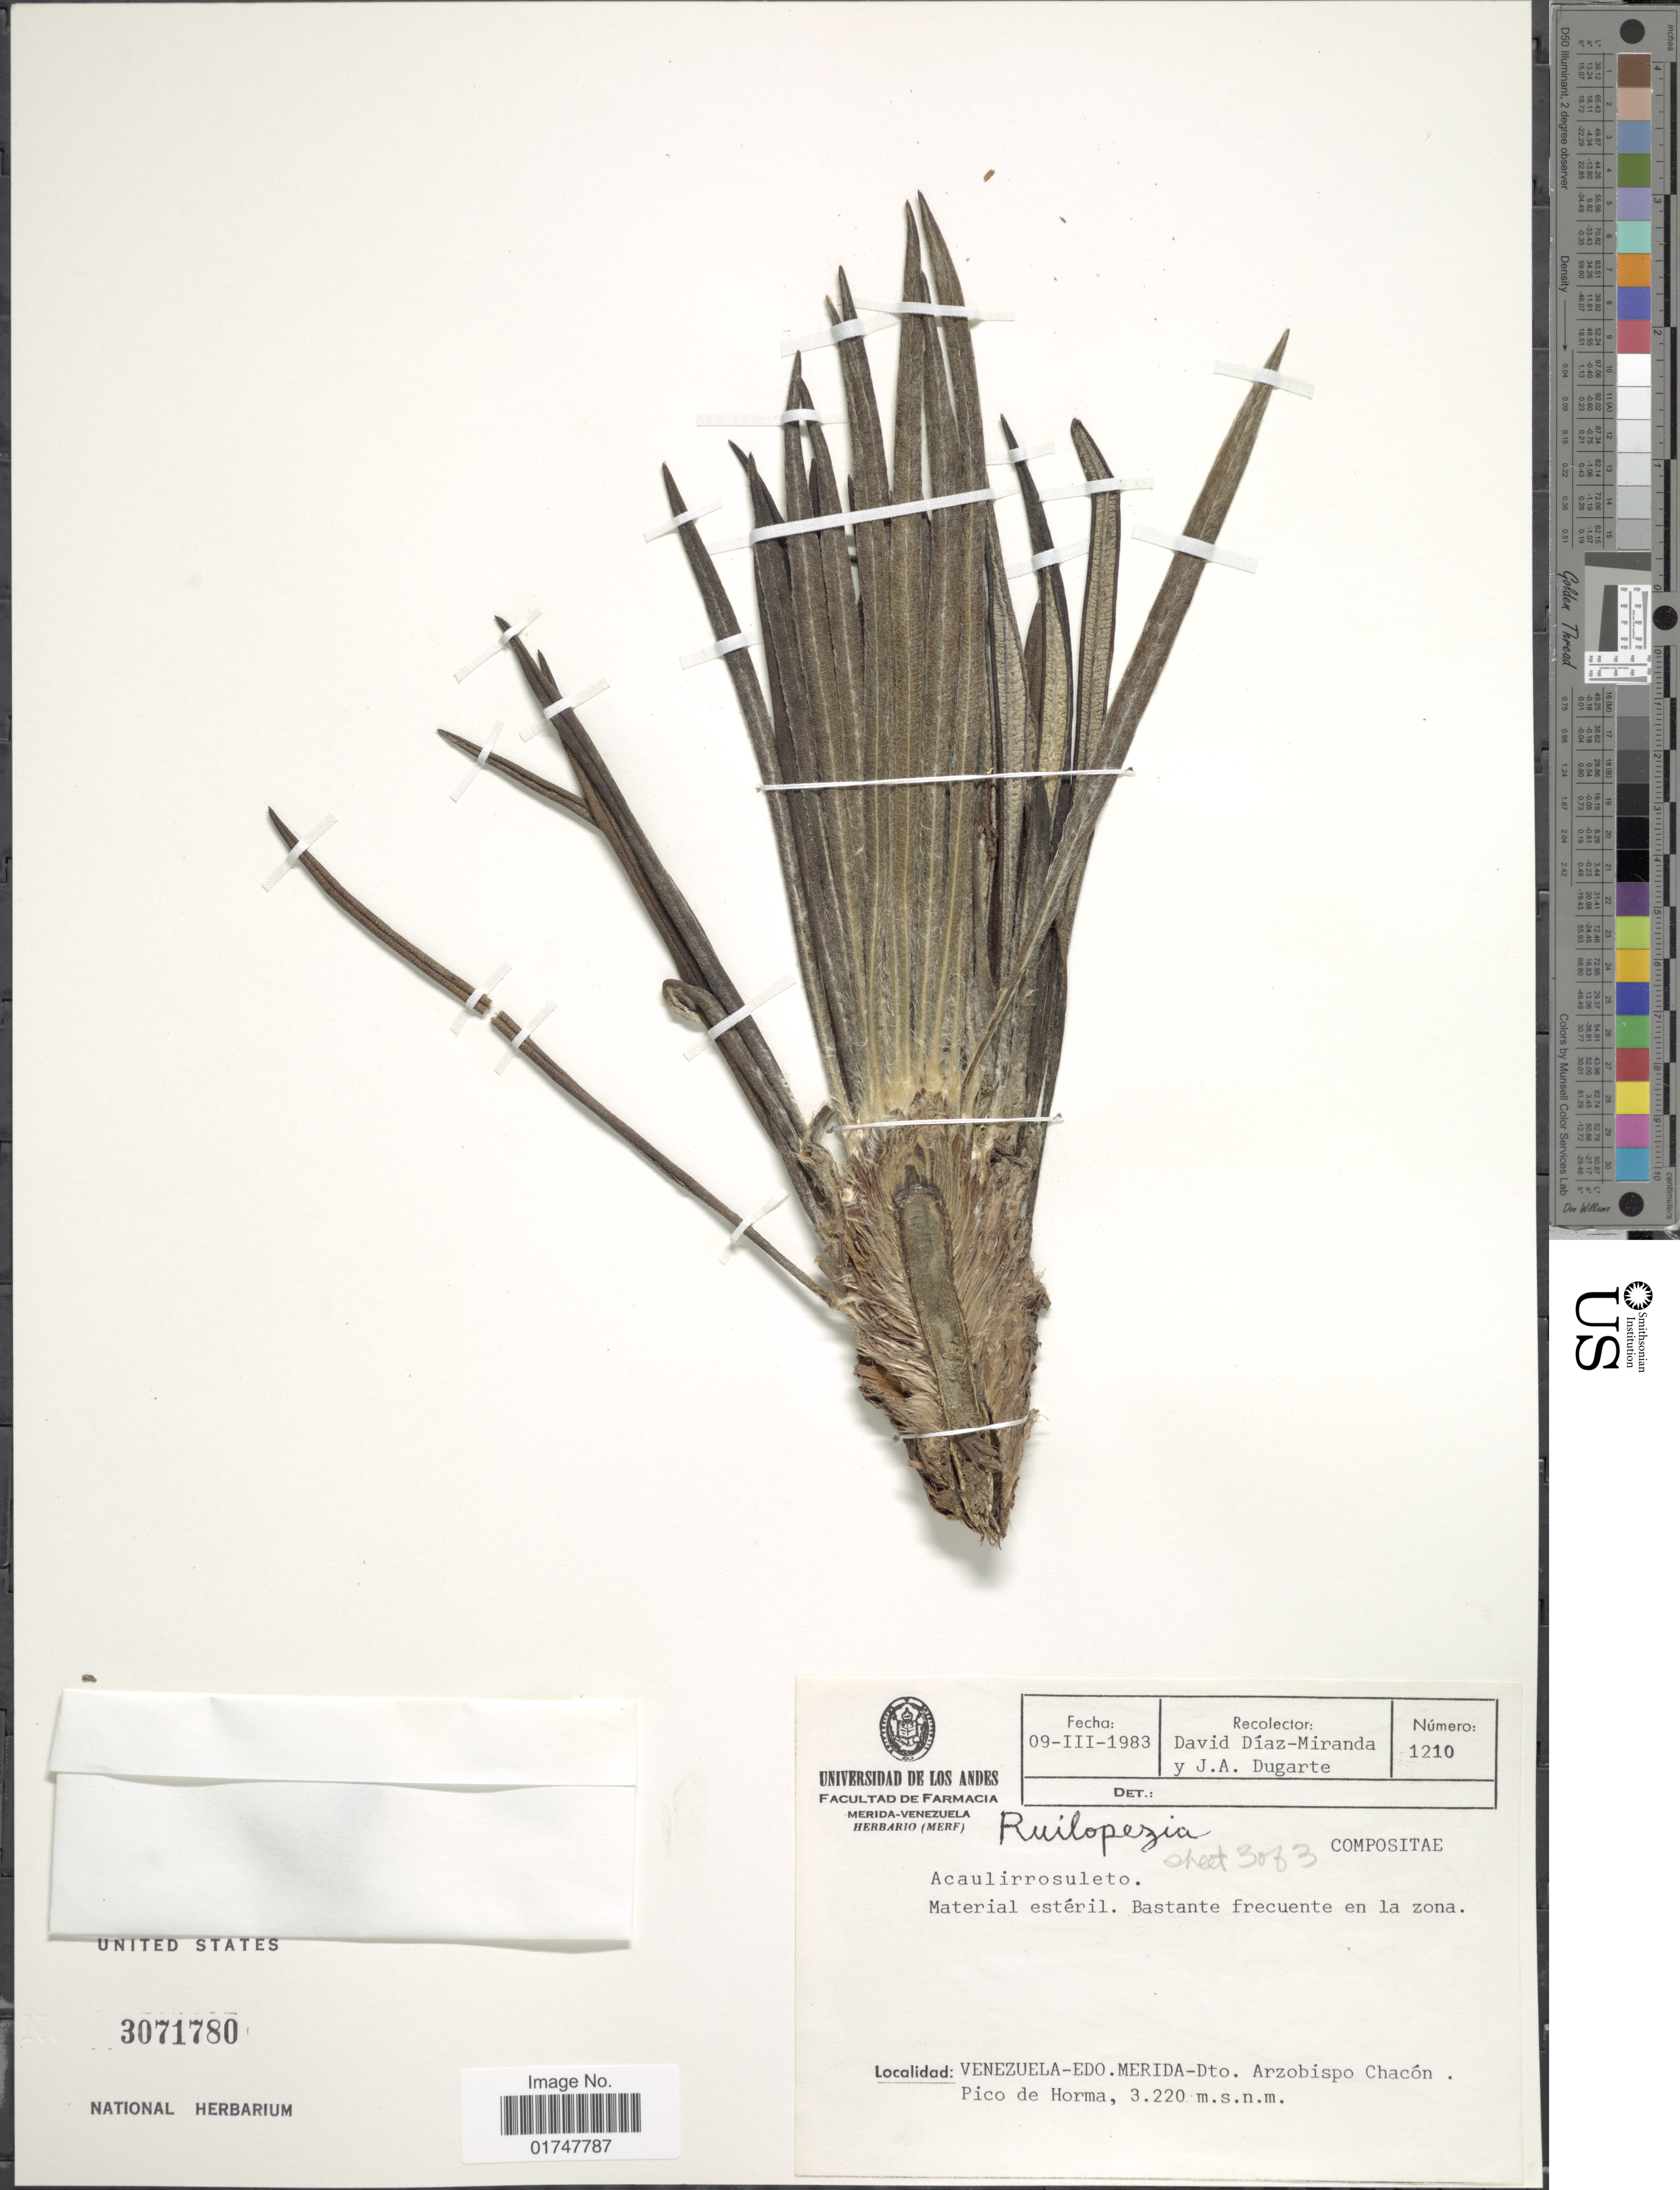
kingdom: Plantae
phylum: Tracheophyta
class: Magnoliopsida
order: Asterales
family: Asteraceae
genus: Ruilopezia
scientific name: Ruilopezia sp.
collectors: D. Diaz-Miranda & J. Dugarte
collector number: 1210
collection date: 1983-03-09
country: Venezuela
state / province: Mérida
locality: Dto. Arzobispo Chacón. Pico de Horma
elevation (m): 3220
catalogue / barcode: US 3071780